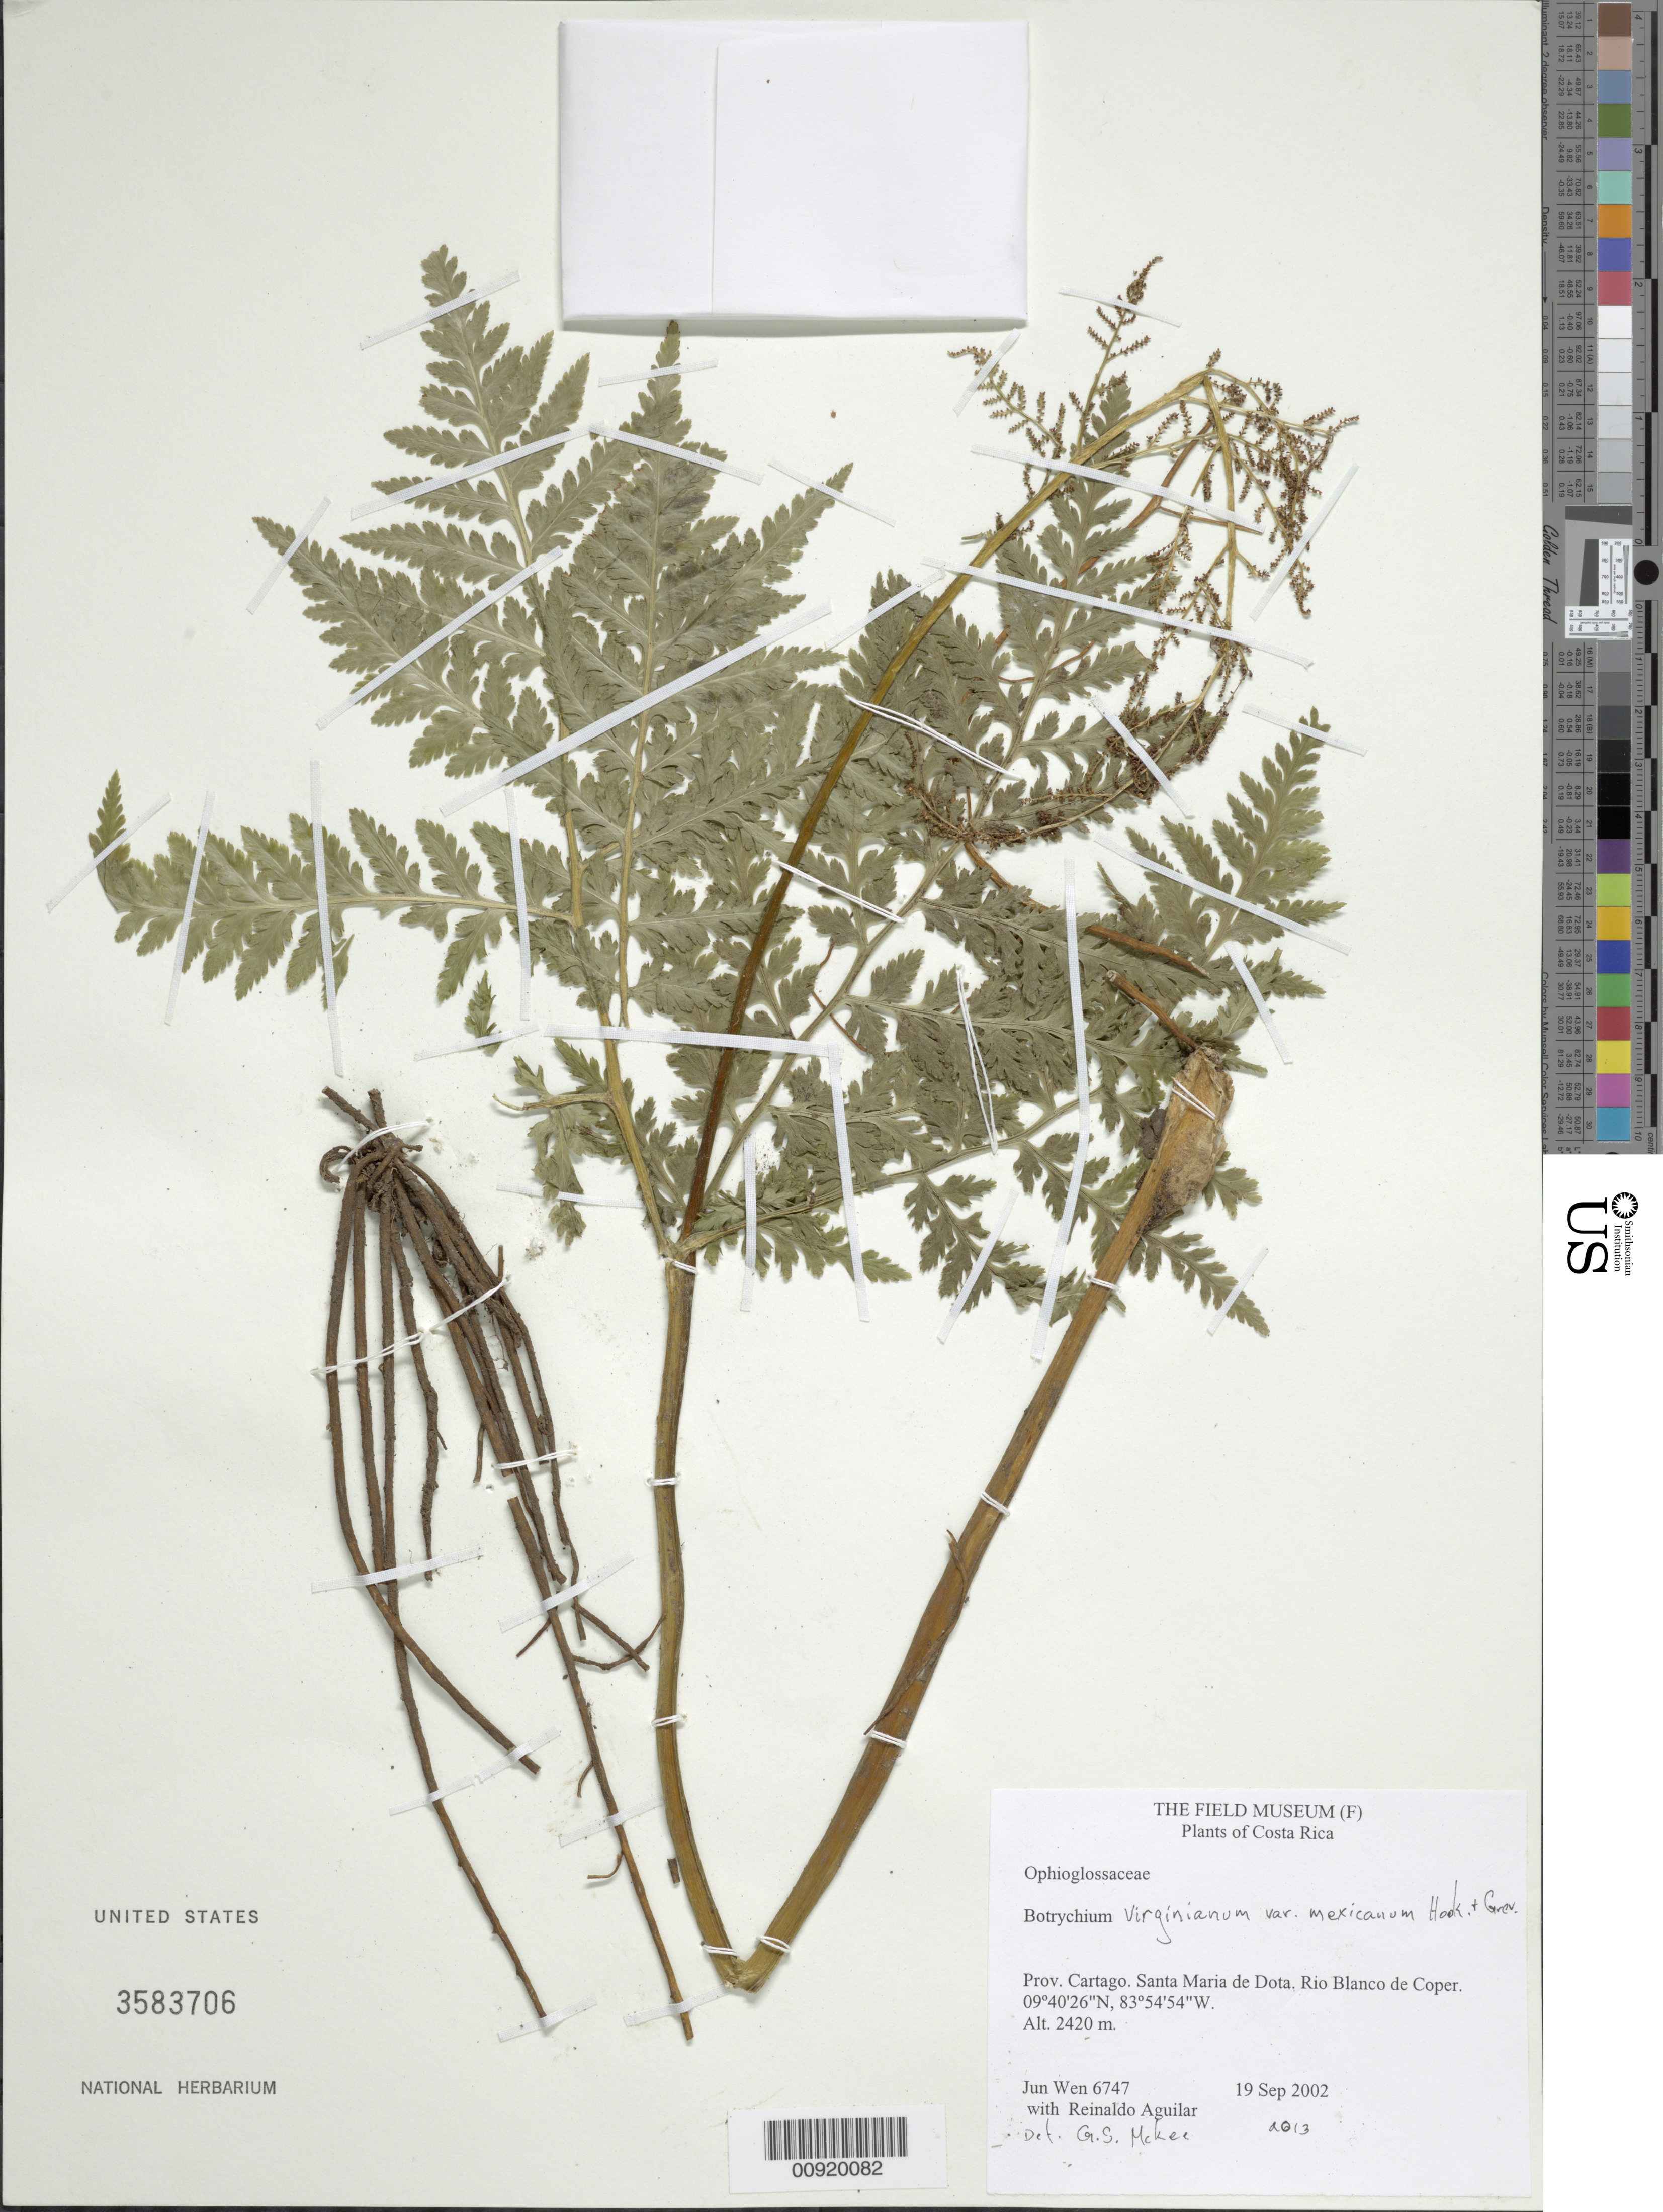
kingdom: Plantae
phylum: Tracheophyta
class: Polypodiopsida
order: Ophioglossales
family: Ophioglossaceae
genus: Botrychium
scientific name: Botrychium virginianum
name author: (L.) Sw.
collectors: J. Wen & R. Aguilar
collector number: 6747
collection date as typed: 19 Sep 2002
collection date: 2002-09-19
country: Costa Rica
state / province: Cartago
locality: Santa Maria de Dota. Rio Blanco de Coper.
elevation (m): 2420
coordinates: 9 40 26 N, 83 54 54 W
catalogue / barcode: US 3583706